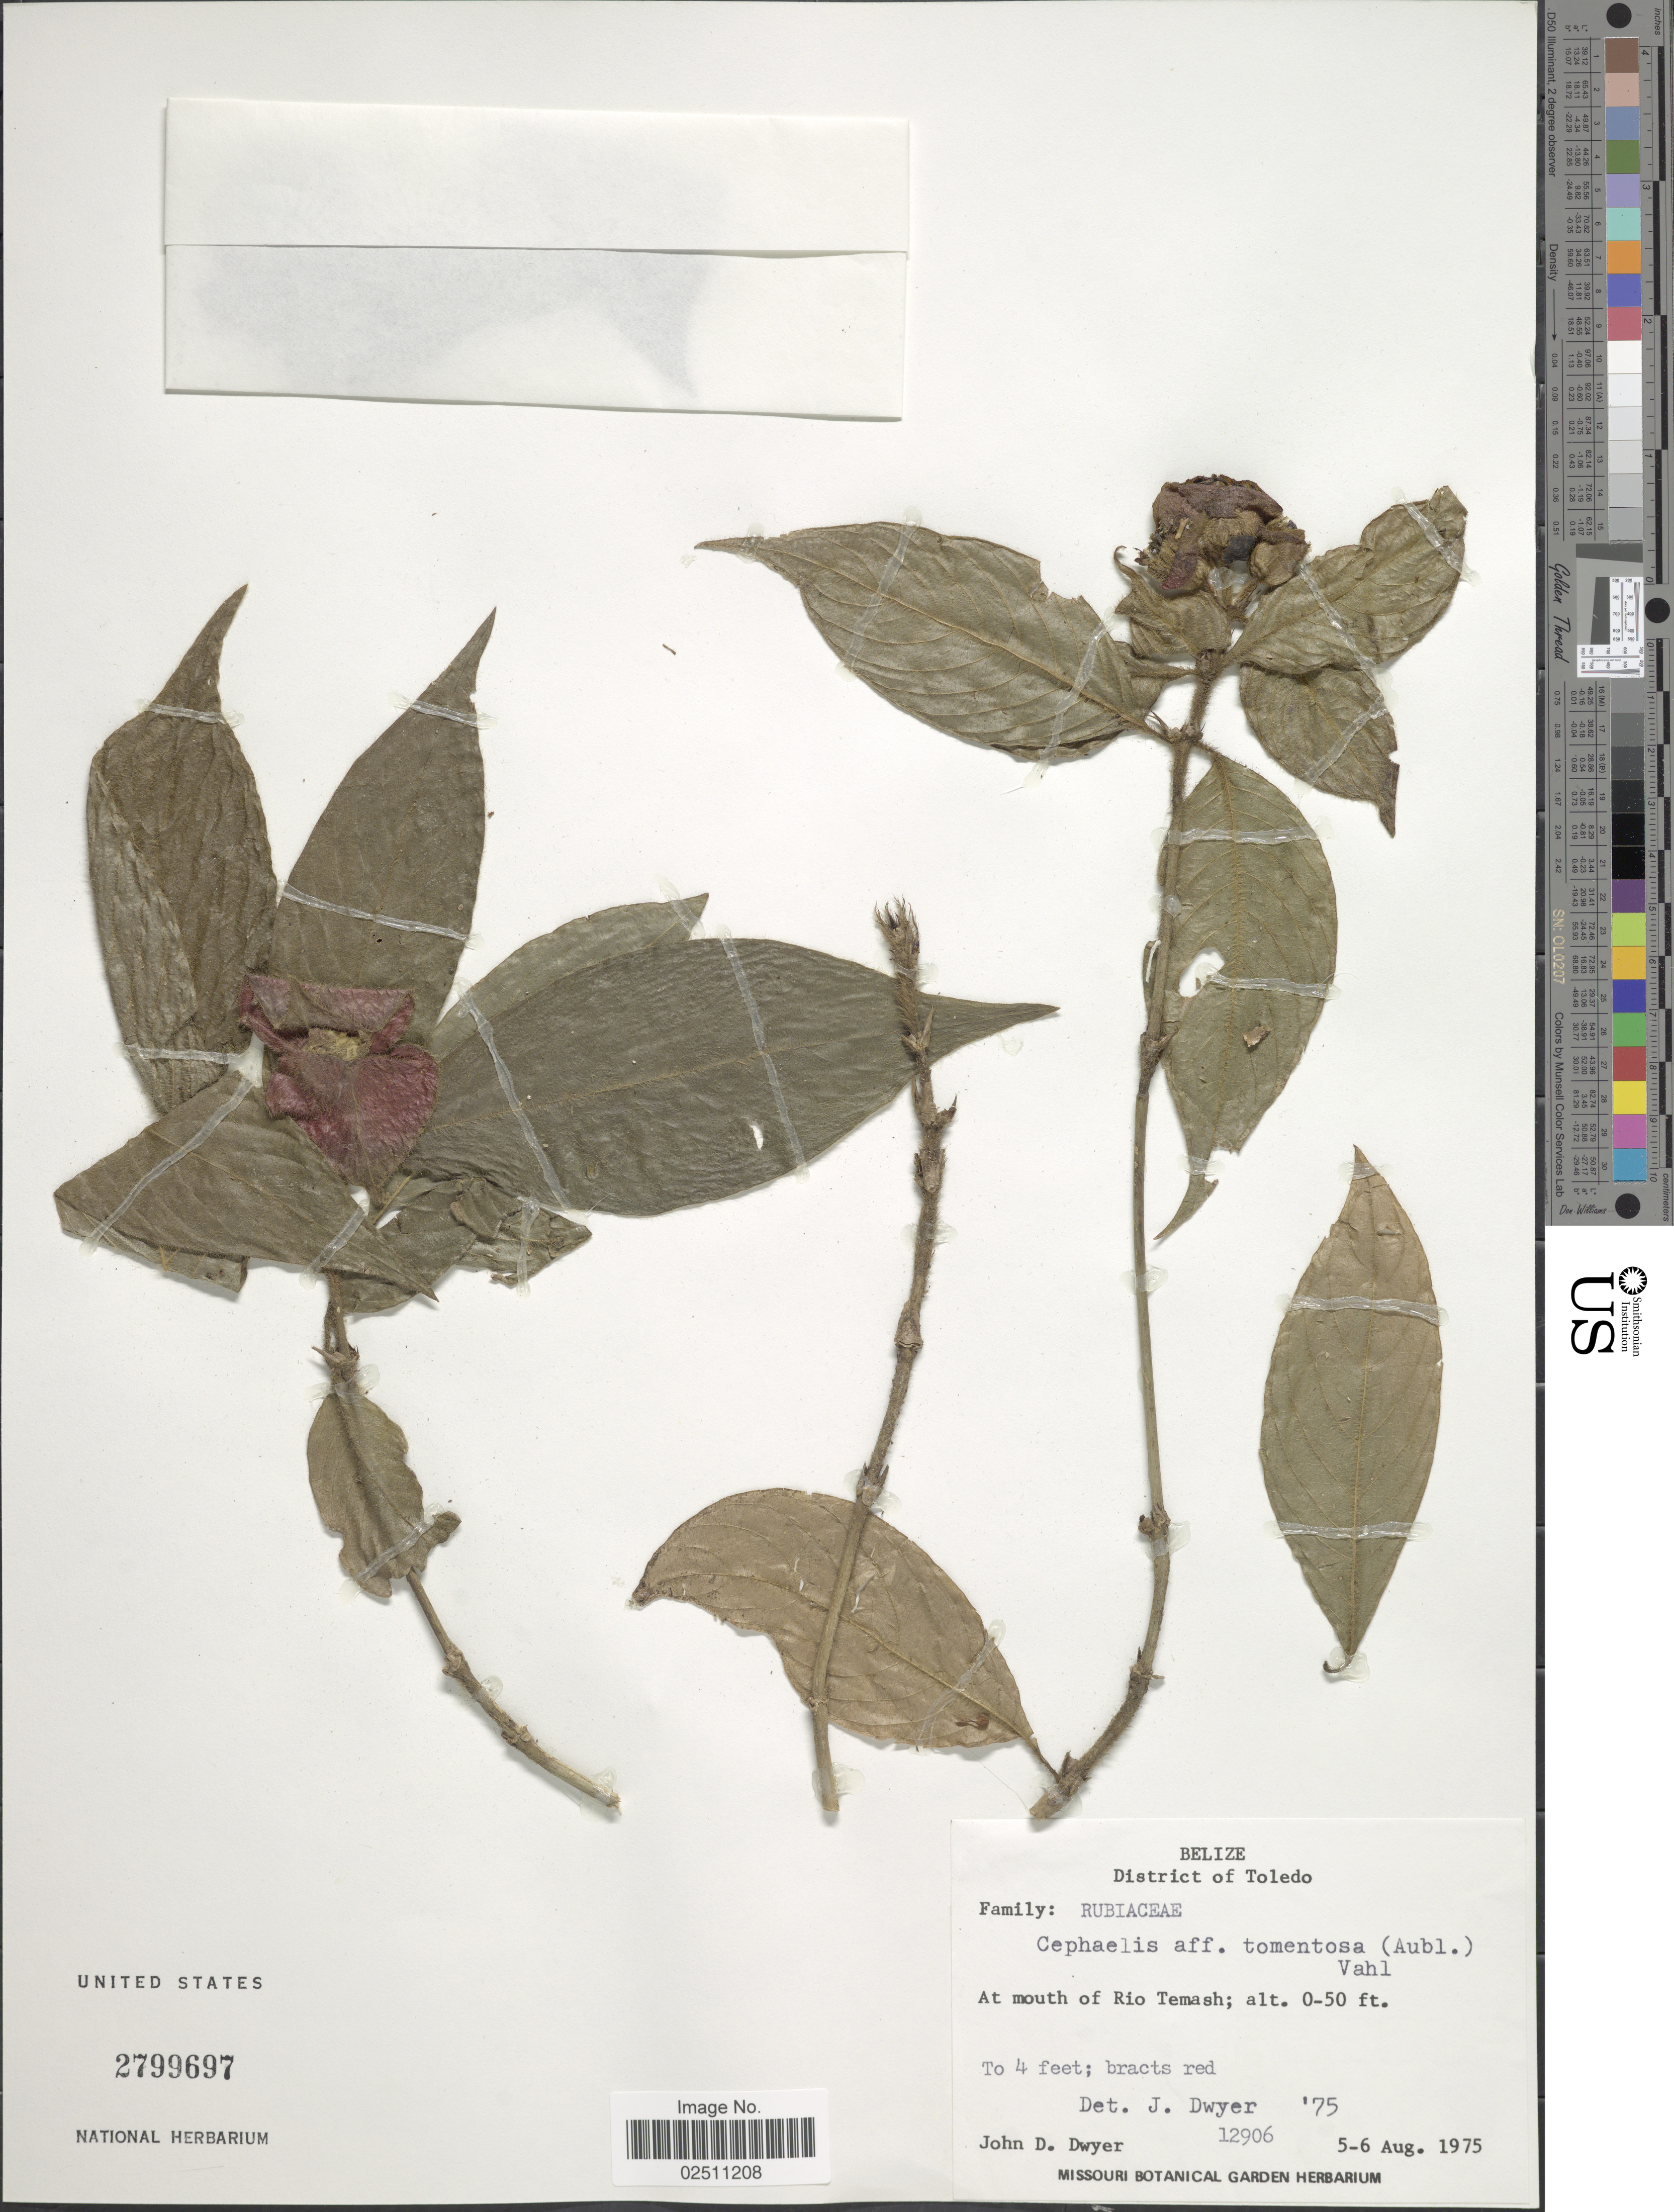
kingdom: Plantae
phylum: Tracheophyta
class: Magnoliopsida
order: Gentianales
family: Rubiaceae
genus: Psychotria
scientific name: Psychotria poeppigiana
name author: Müll. Arg.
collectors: J. D. Dwyer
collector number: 12906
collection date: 1975-08-05/1975-08-06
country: Belize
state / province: Toledo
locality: At mouth of Rio Temash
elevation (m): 0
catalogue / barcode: US 2799697